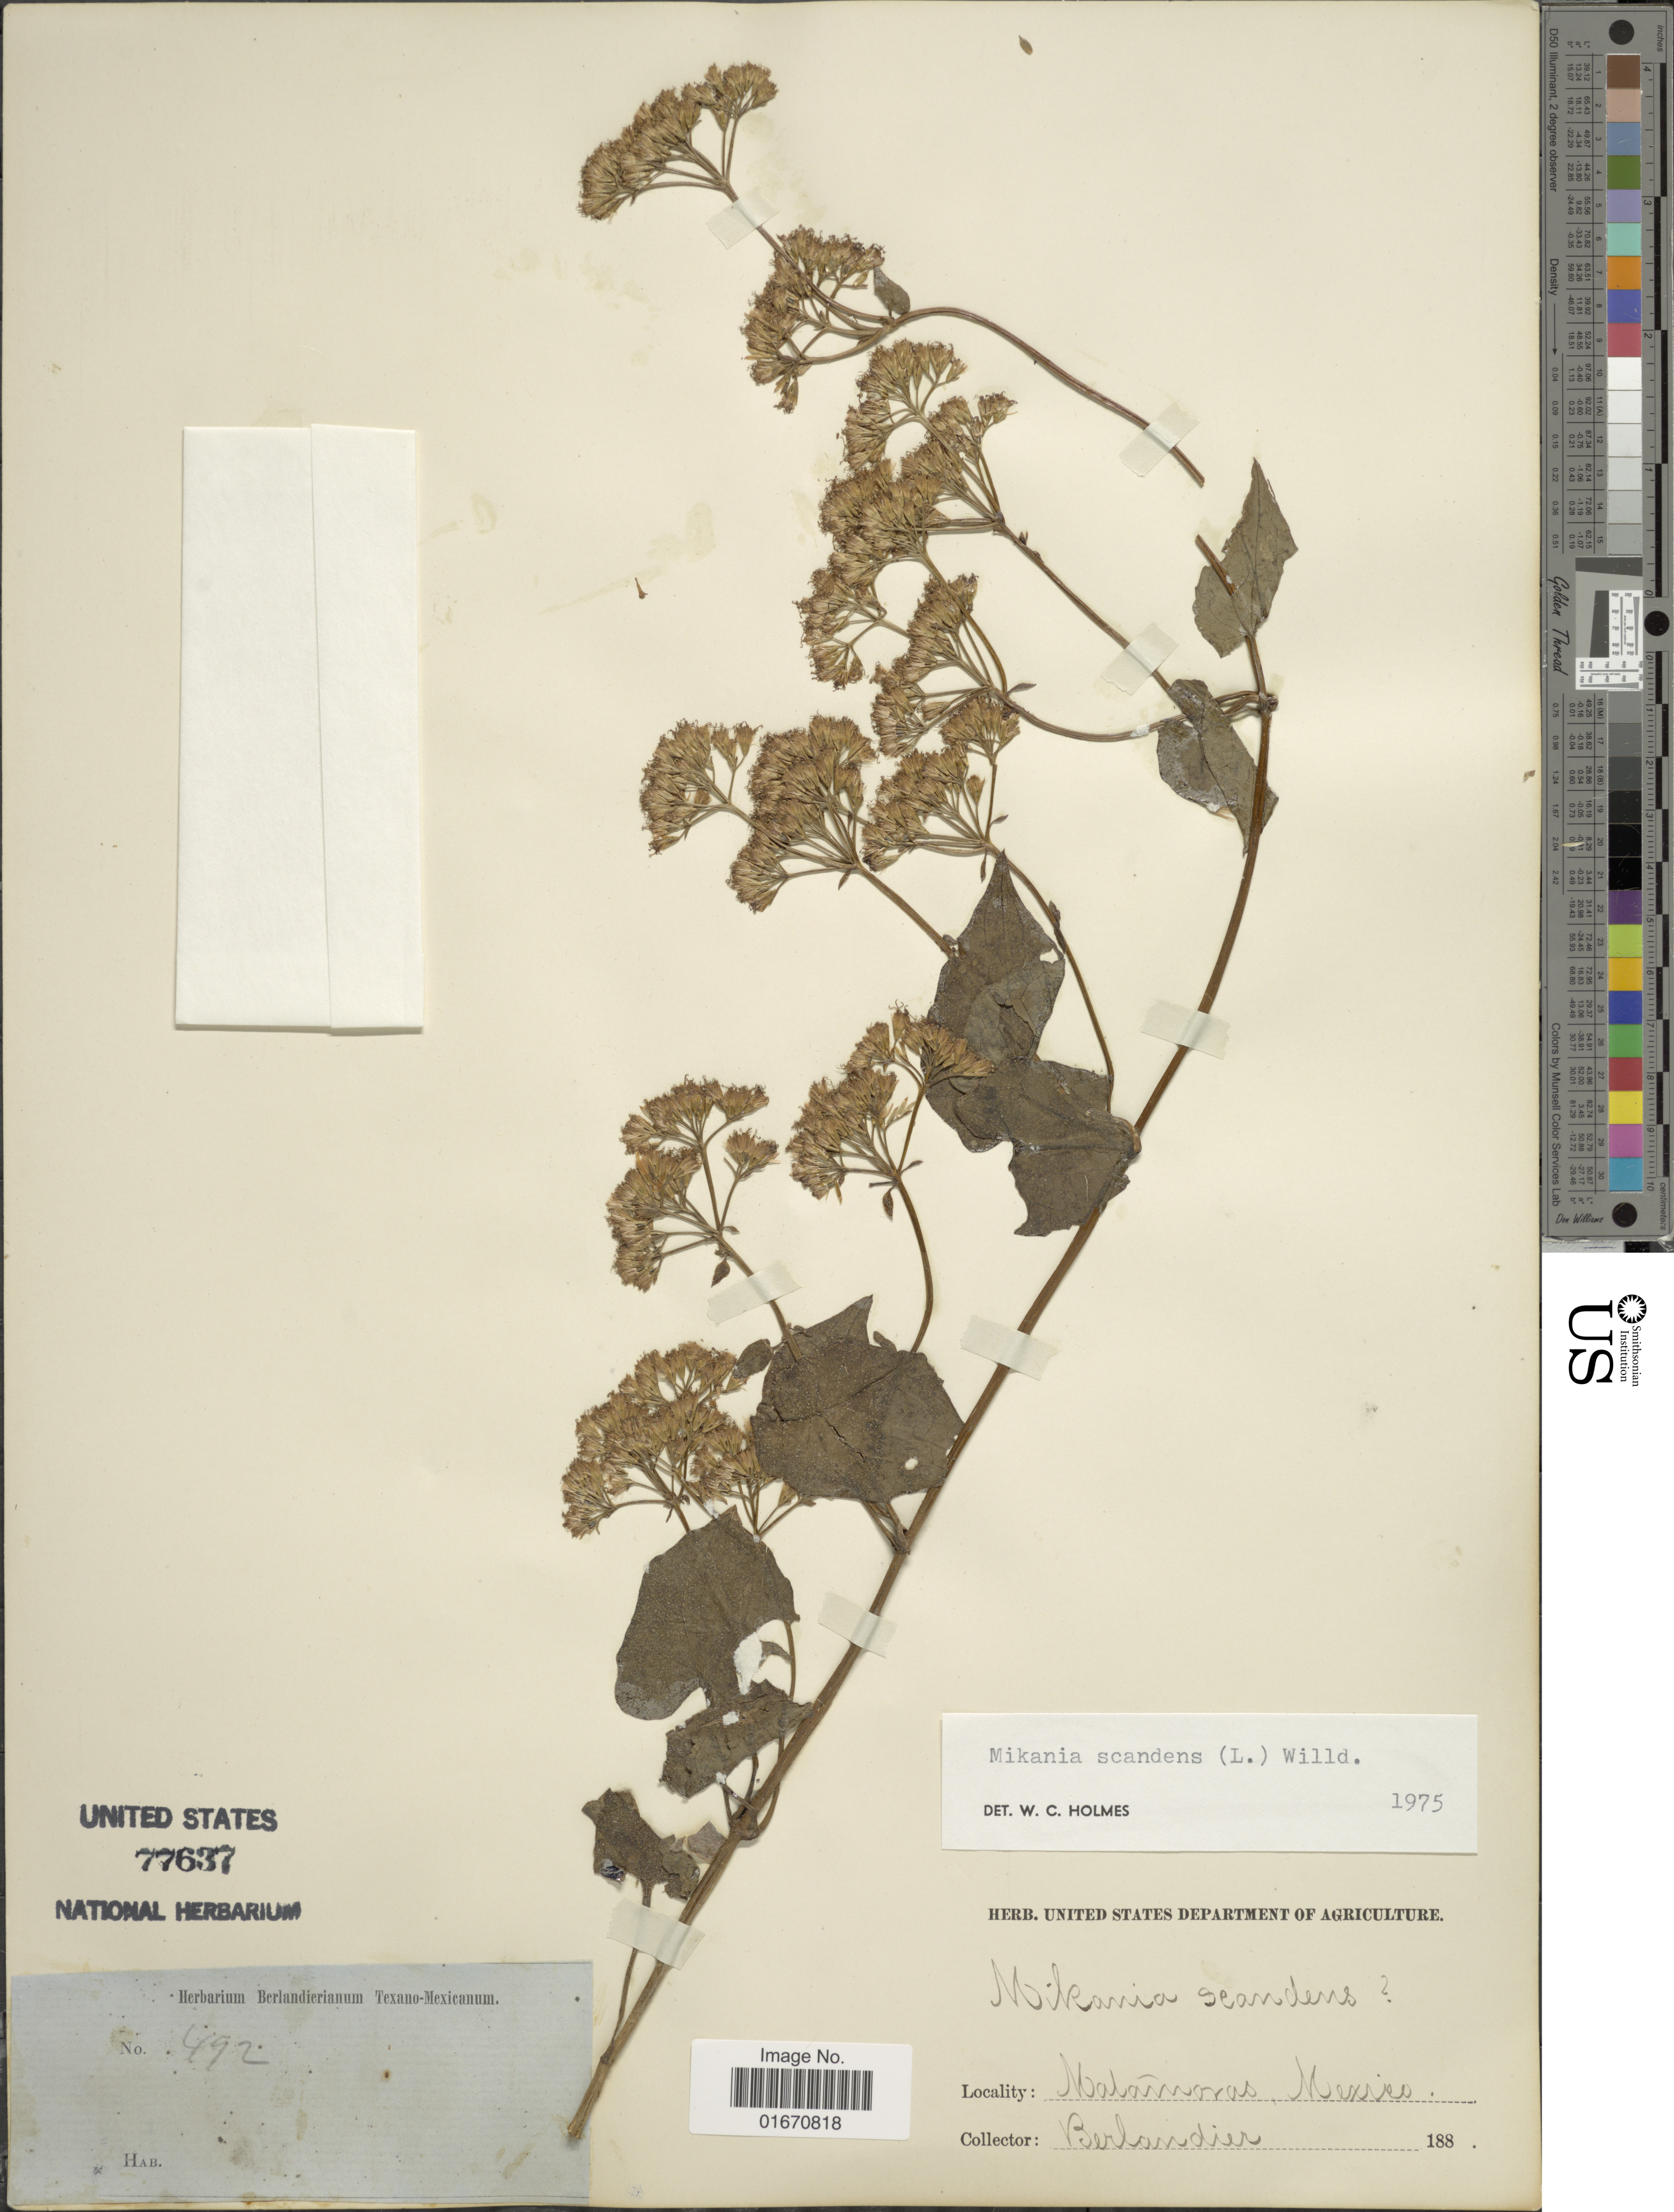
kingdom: Plantae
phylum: Tracheophyta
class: Magnoliopsida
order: Asterales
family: Asteraceae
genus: Mikania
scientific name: Mikania scandens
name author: (L.) Willd.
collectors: J. L. Berlandier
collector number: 492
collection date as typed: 188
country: Mexico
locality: Matamoras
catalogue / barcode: US 77637